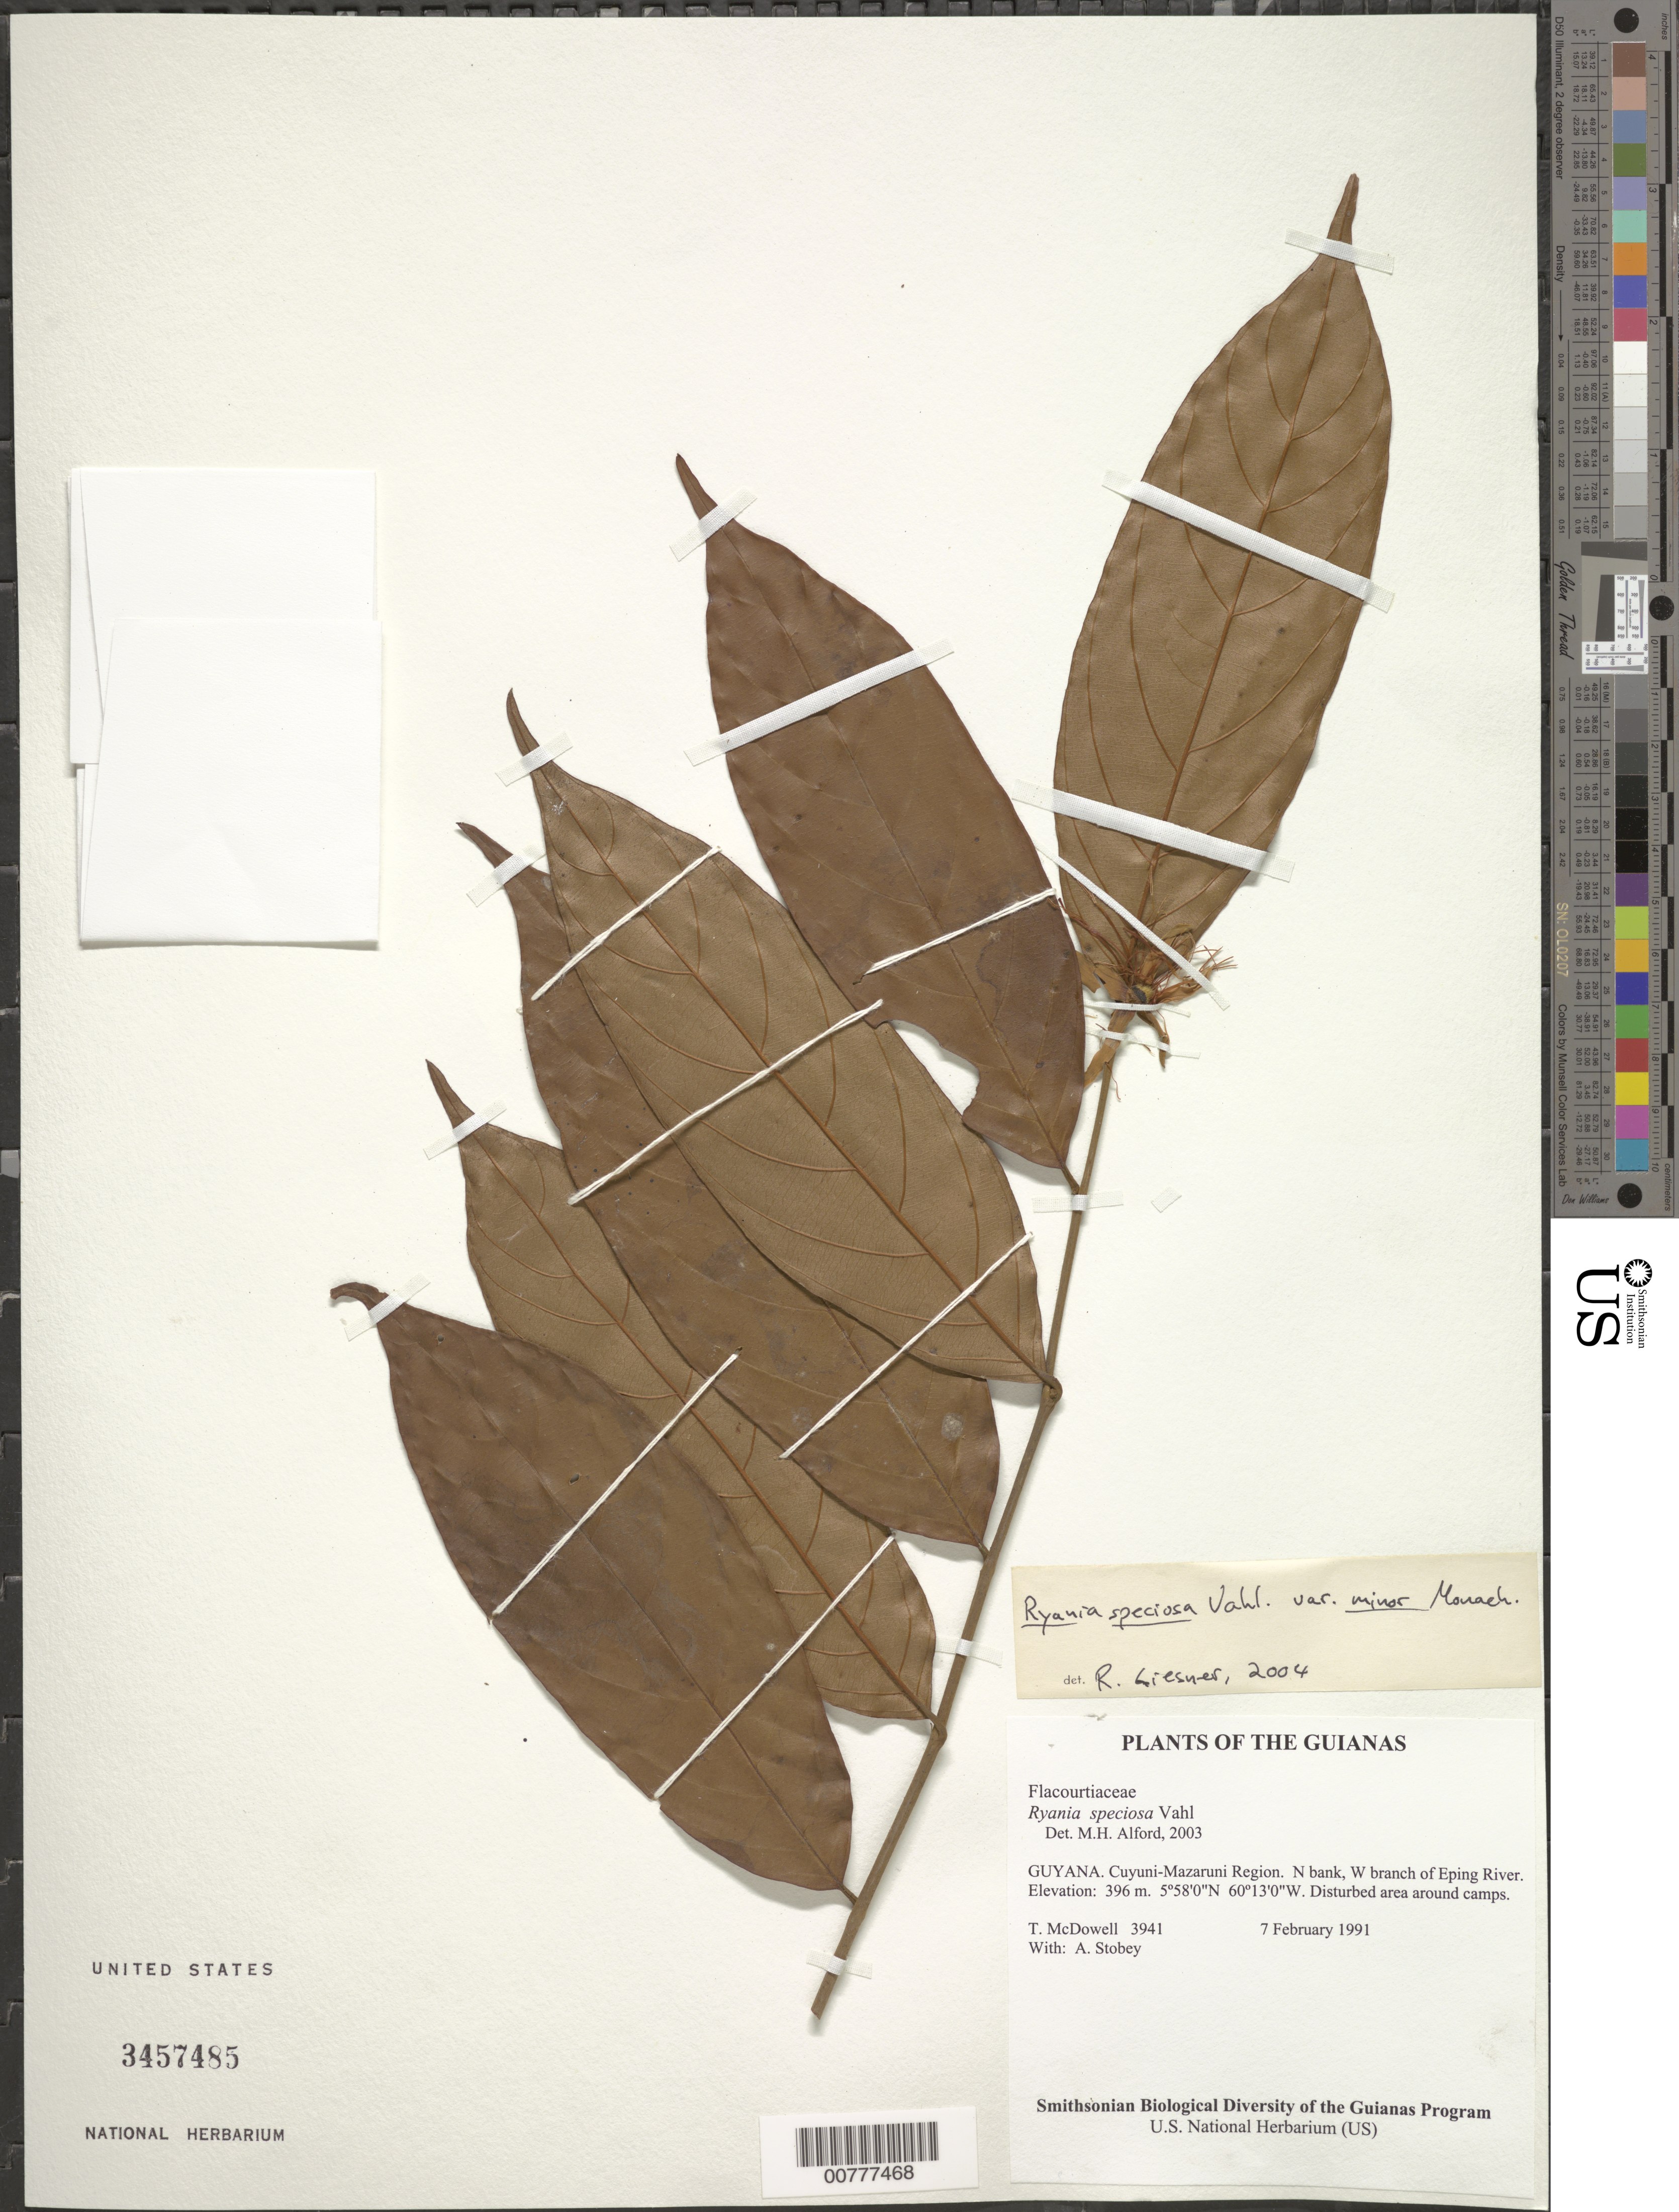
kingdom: Plantae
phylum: Tracheophyta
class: Magnoliopsida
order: Malpighiales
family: Salicaceae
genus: Ryania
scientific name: Ryania speciosa var. minor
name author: Monach.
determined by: Liesner, R. L.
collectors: T. McDowell & A. Stobey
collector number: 3941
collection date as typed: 7 February 1991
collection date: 1991-02-07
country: Guyana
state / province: Cuyuni-Mazaruni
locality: N bank, W branch of Eping River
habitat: Disturbed area around camps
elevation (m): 396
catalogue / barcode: US 3457485